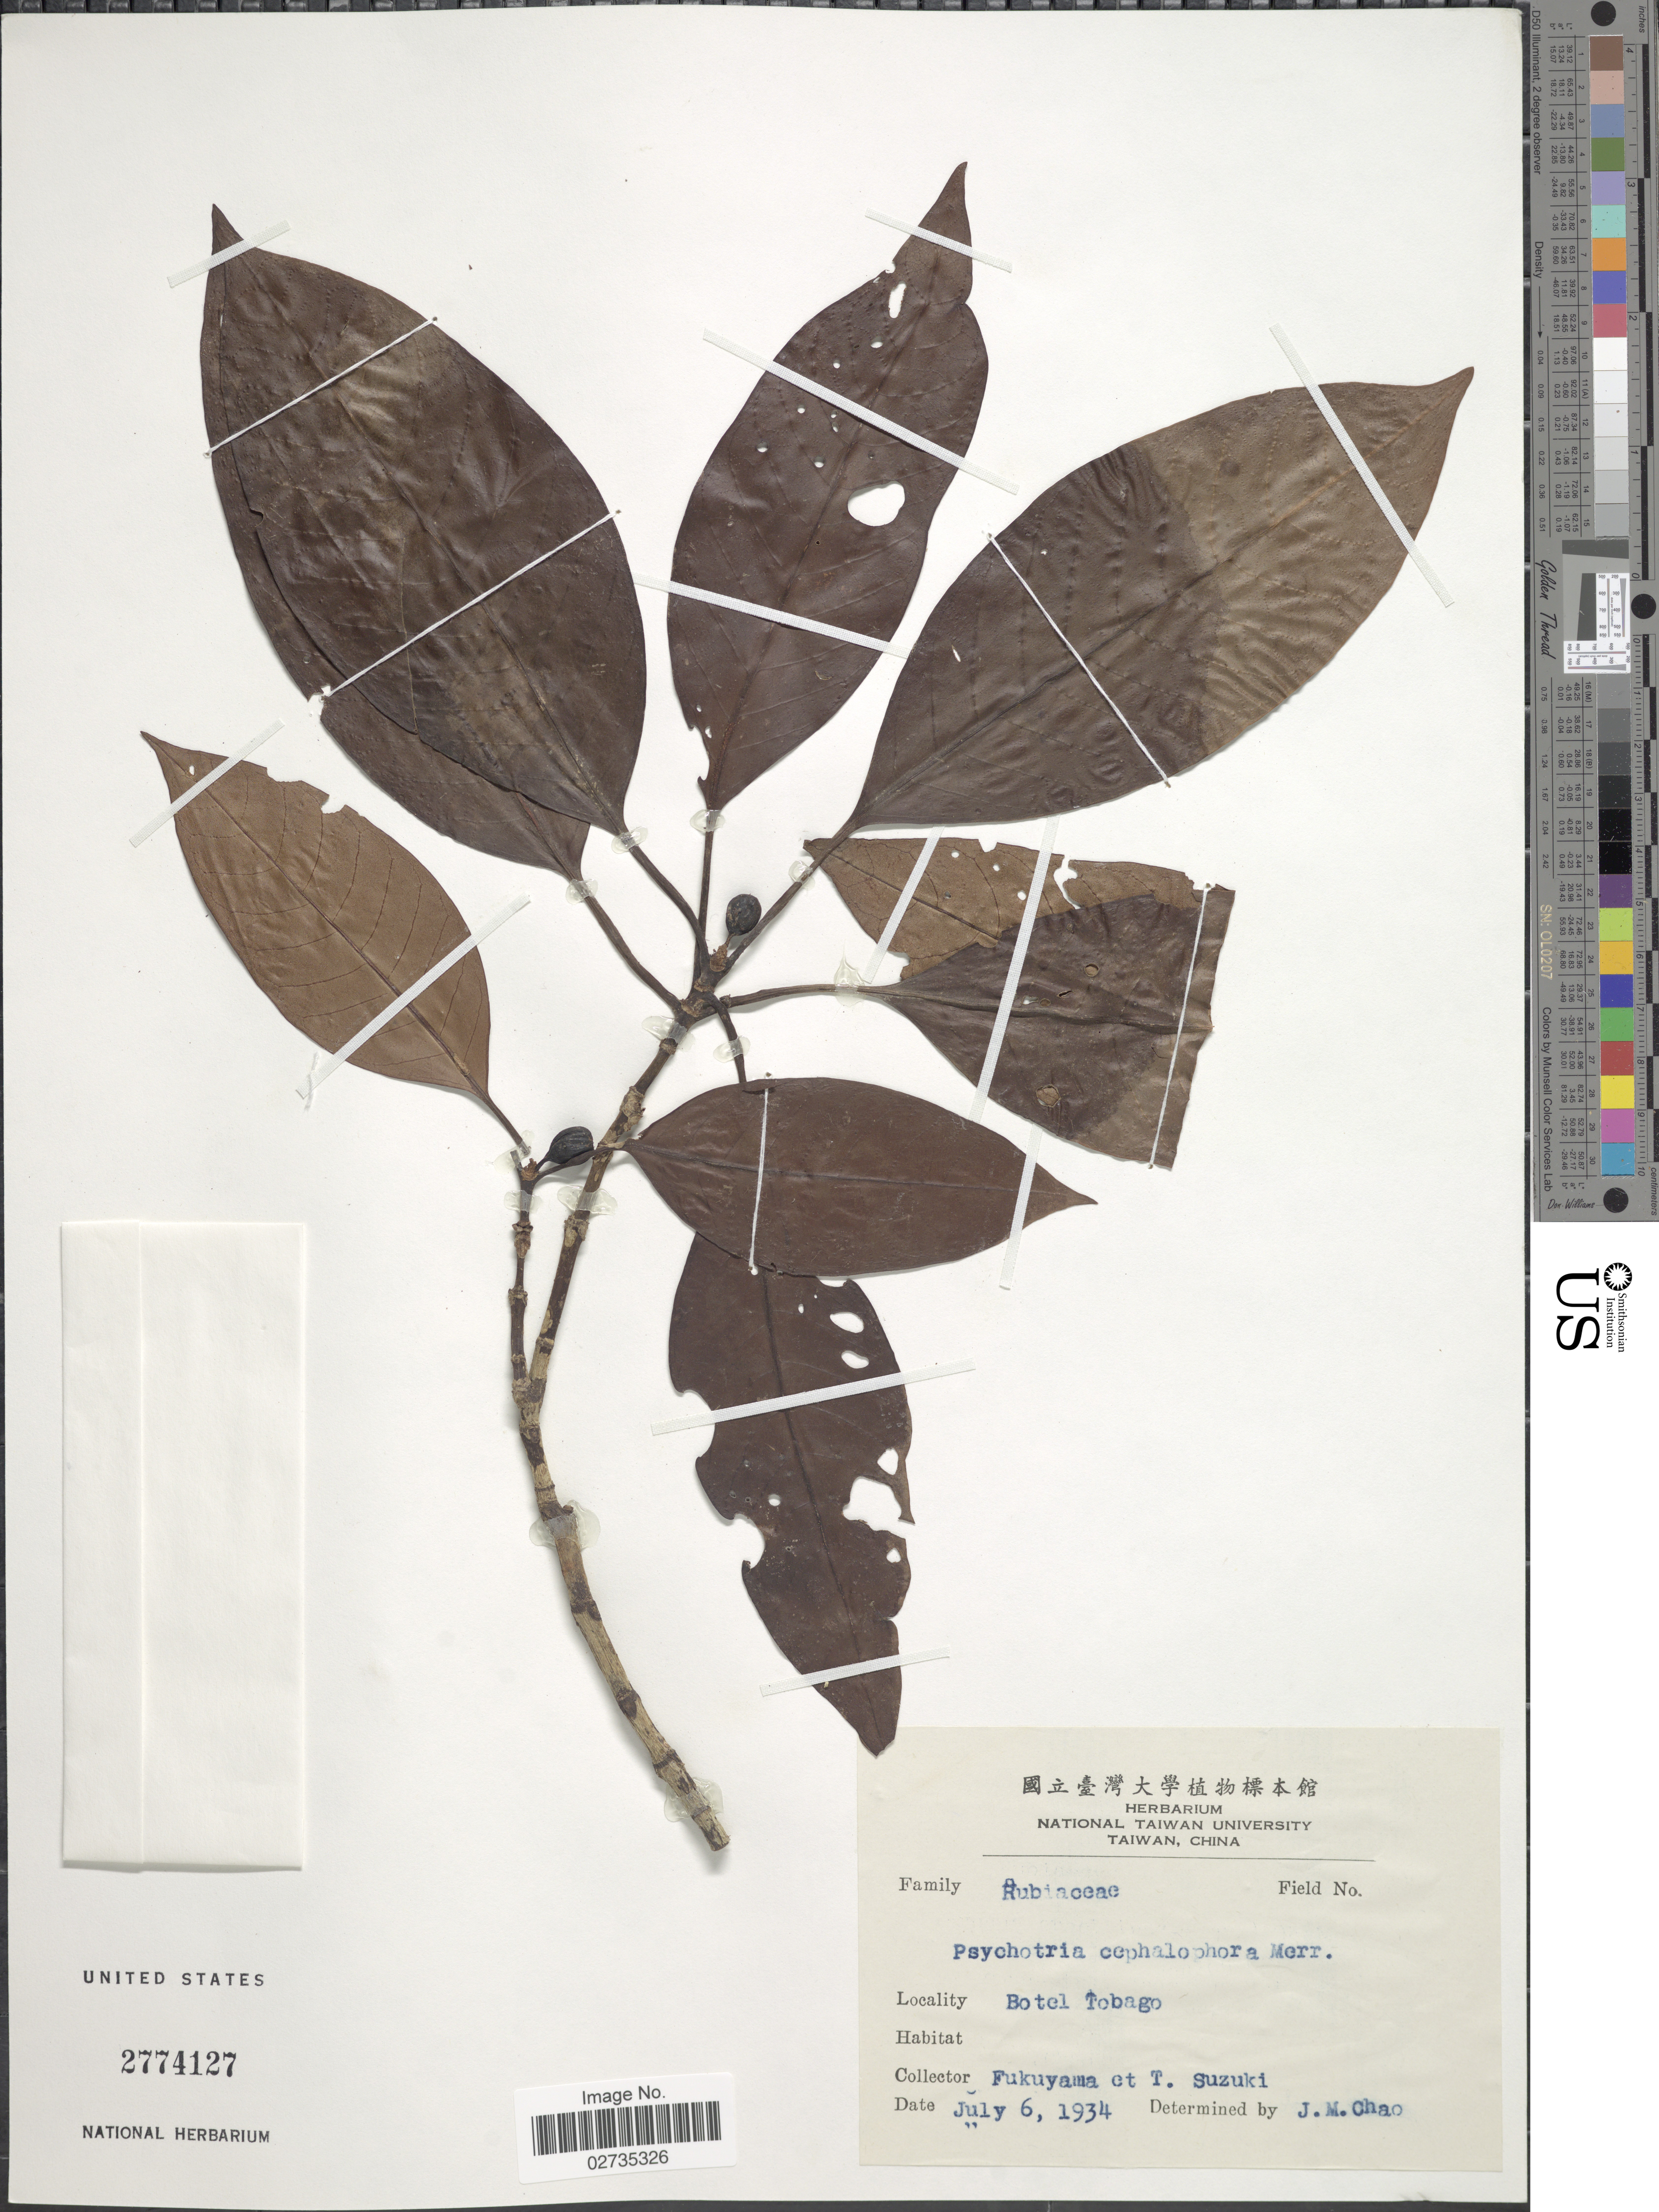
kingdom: Plantae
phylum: Tracheophyta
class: Magnoliopsida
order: Gentianales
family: Rubiaceae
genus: Psychotria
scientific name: Psychotria cephalophora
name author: Merr.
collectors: Fukuyama & T. Suzuki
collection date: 1934-07-06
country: Taiwan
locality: Botel Tobago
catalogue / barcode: US 2774127